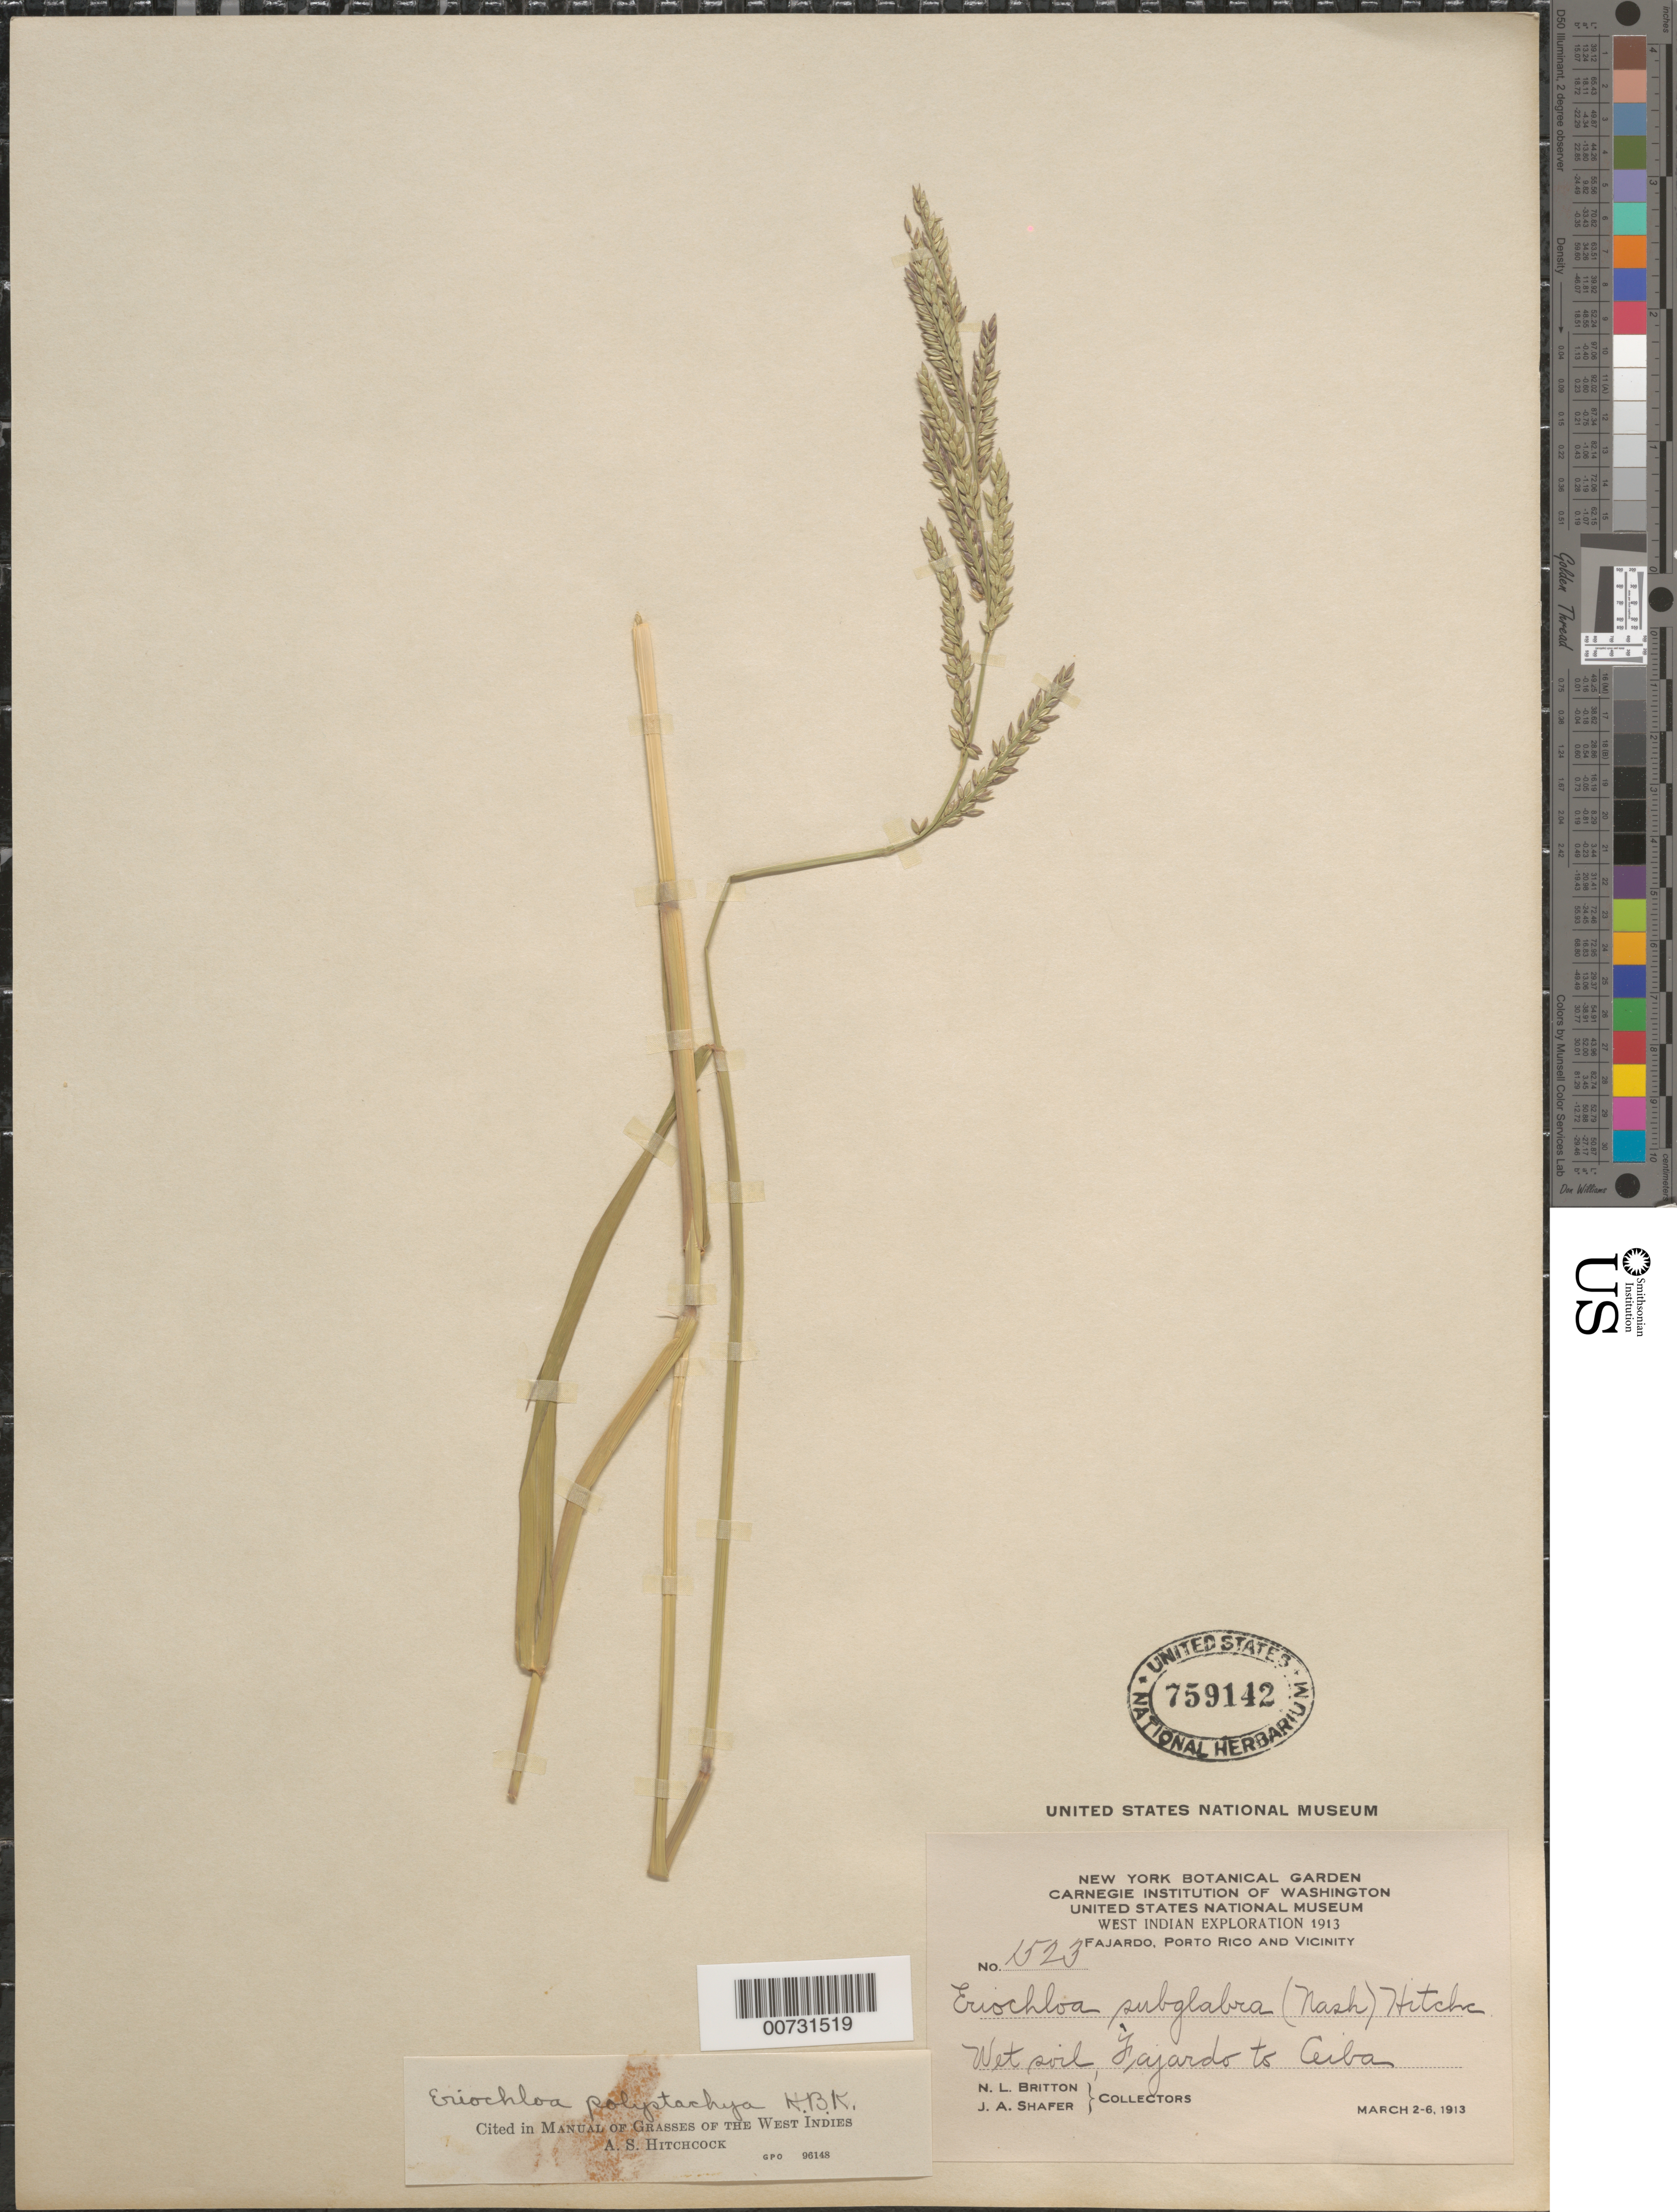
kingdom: Plantae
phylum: Tracheophyta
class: Liliopsida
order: Poales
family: Poaceae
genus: Eriochloa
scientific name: Eriochloa polystachya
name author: Kunth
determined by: Hitchcock, Albert S.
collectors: N. Britton & J. A. Shafer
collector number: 1523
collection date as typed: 02 Mar 1913 to 06 Mar 1913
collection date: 1913-03-02/1913-03-06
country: Puerto Rico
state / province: Fajardo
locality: Fajardo to Ciebo, vic of Fajardo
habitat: Wet soil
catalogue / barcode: US 759142